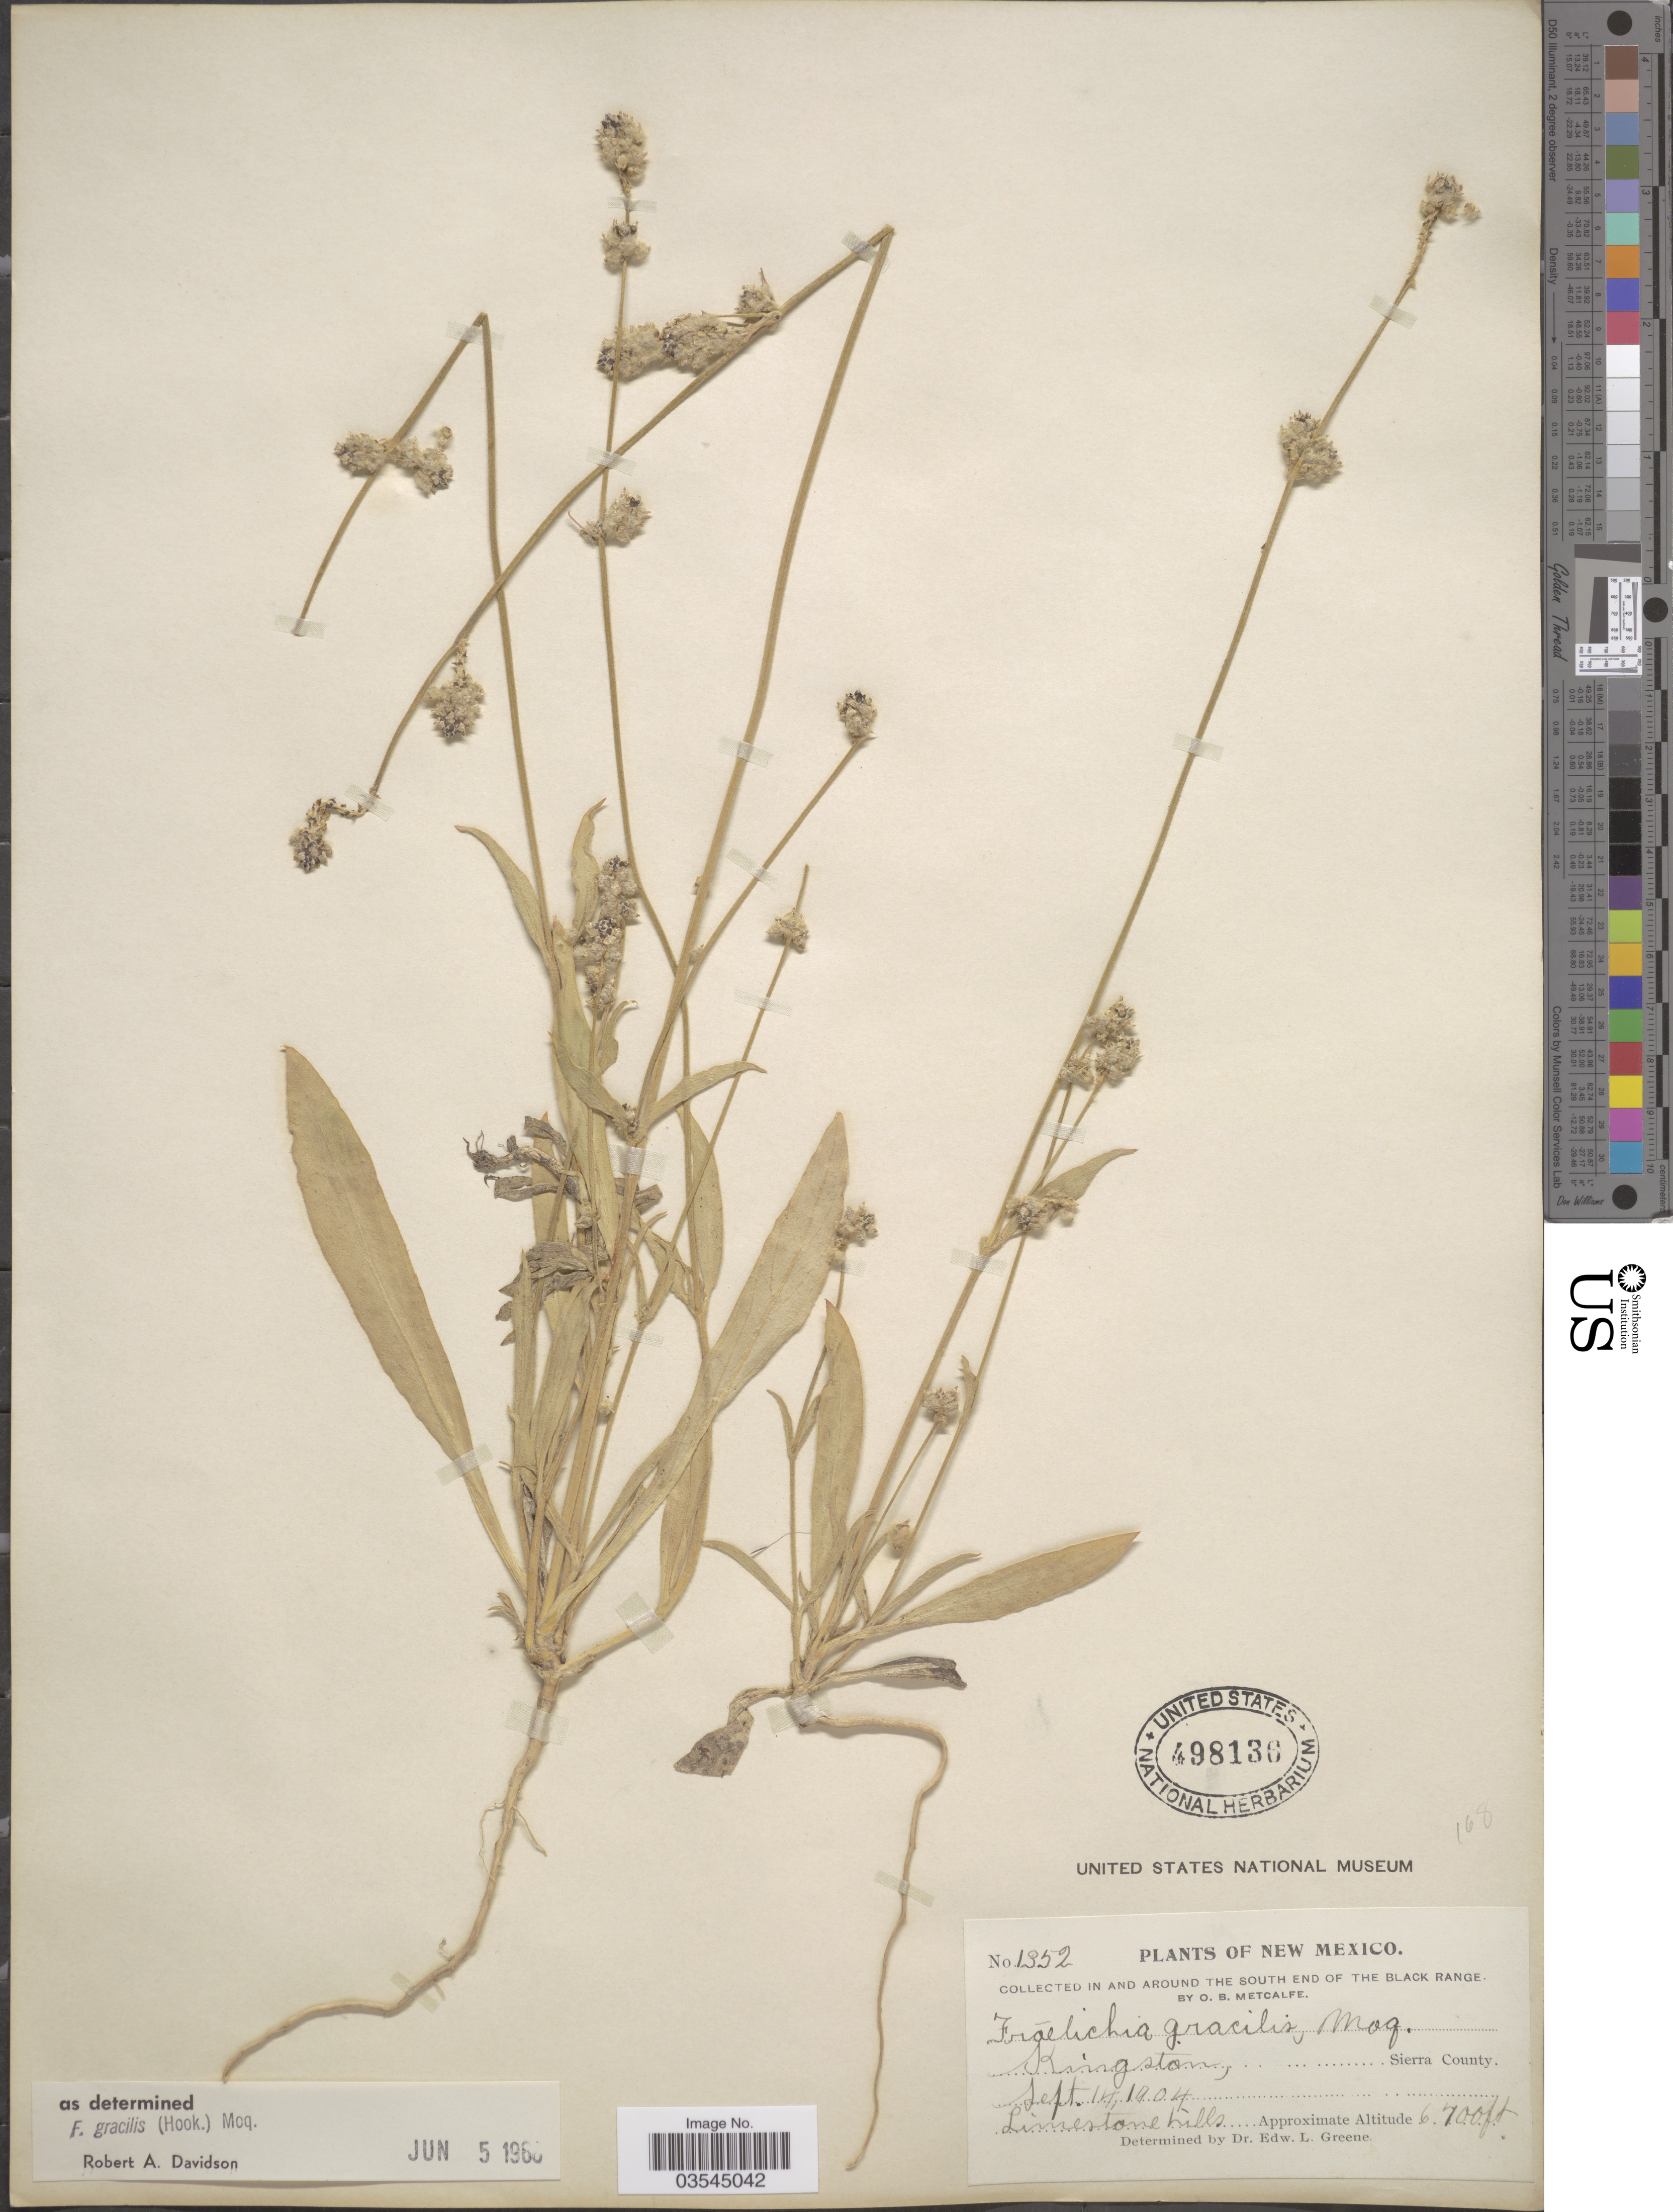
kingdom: Plantae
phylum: Tracheophyta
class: Magnoliopsida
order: Caryophyllales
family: Amaranthaceae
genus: Froelichia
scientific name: Froelichia gracilis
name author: (Hook.) Moq.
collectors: O. B. Metcalfe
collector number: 1352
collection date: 1904-09-14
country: United States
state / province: New Mexico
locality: In and around the south end of the Black Range, Kingston, Sierra County.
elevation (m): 2042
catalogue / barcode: US 498136